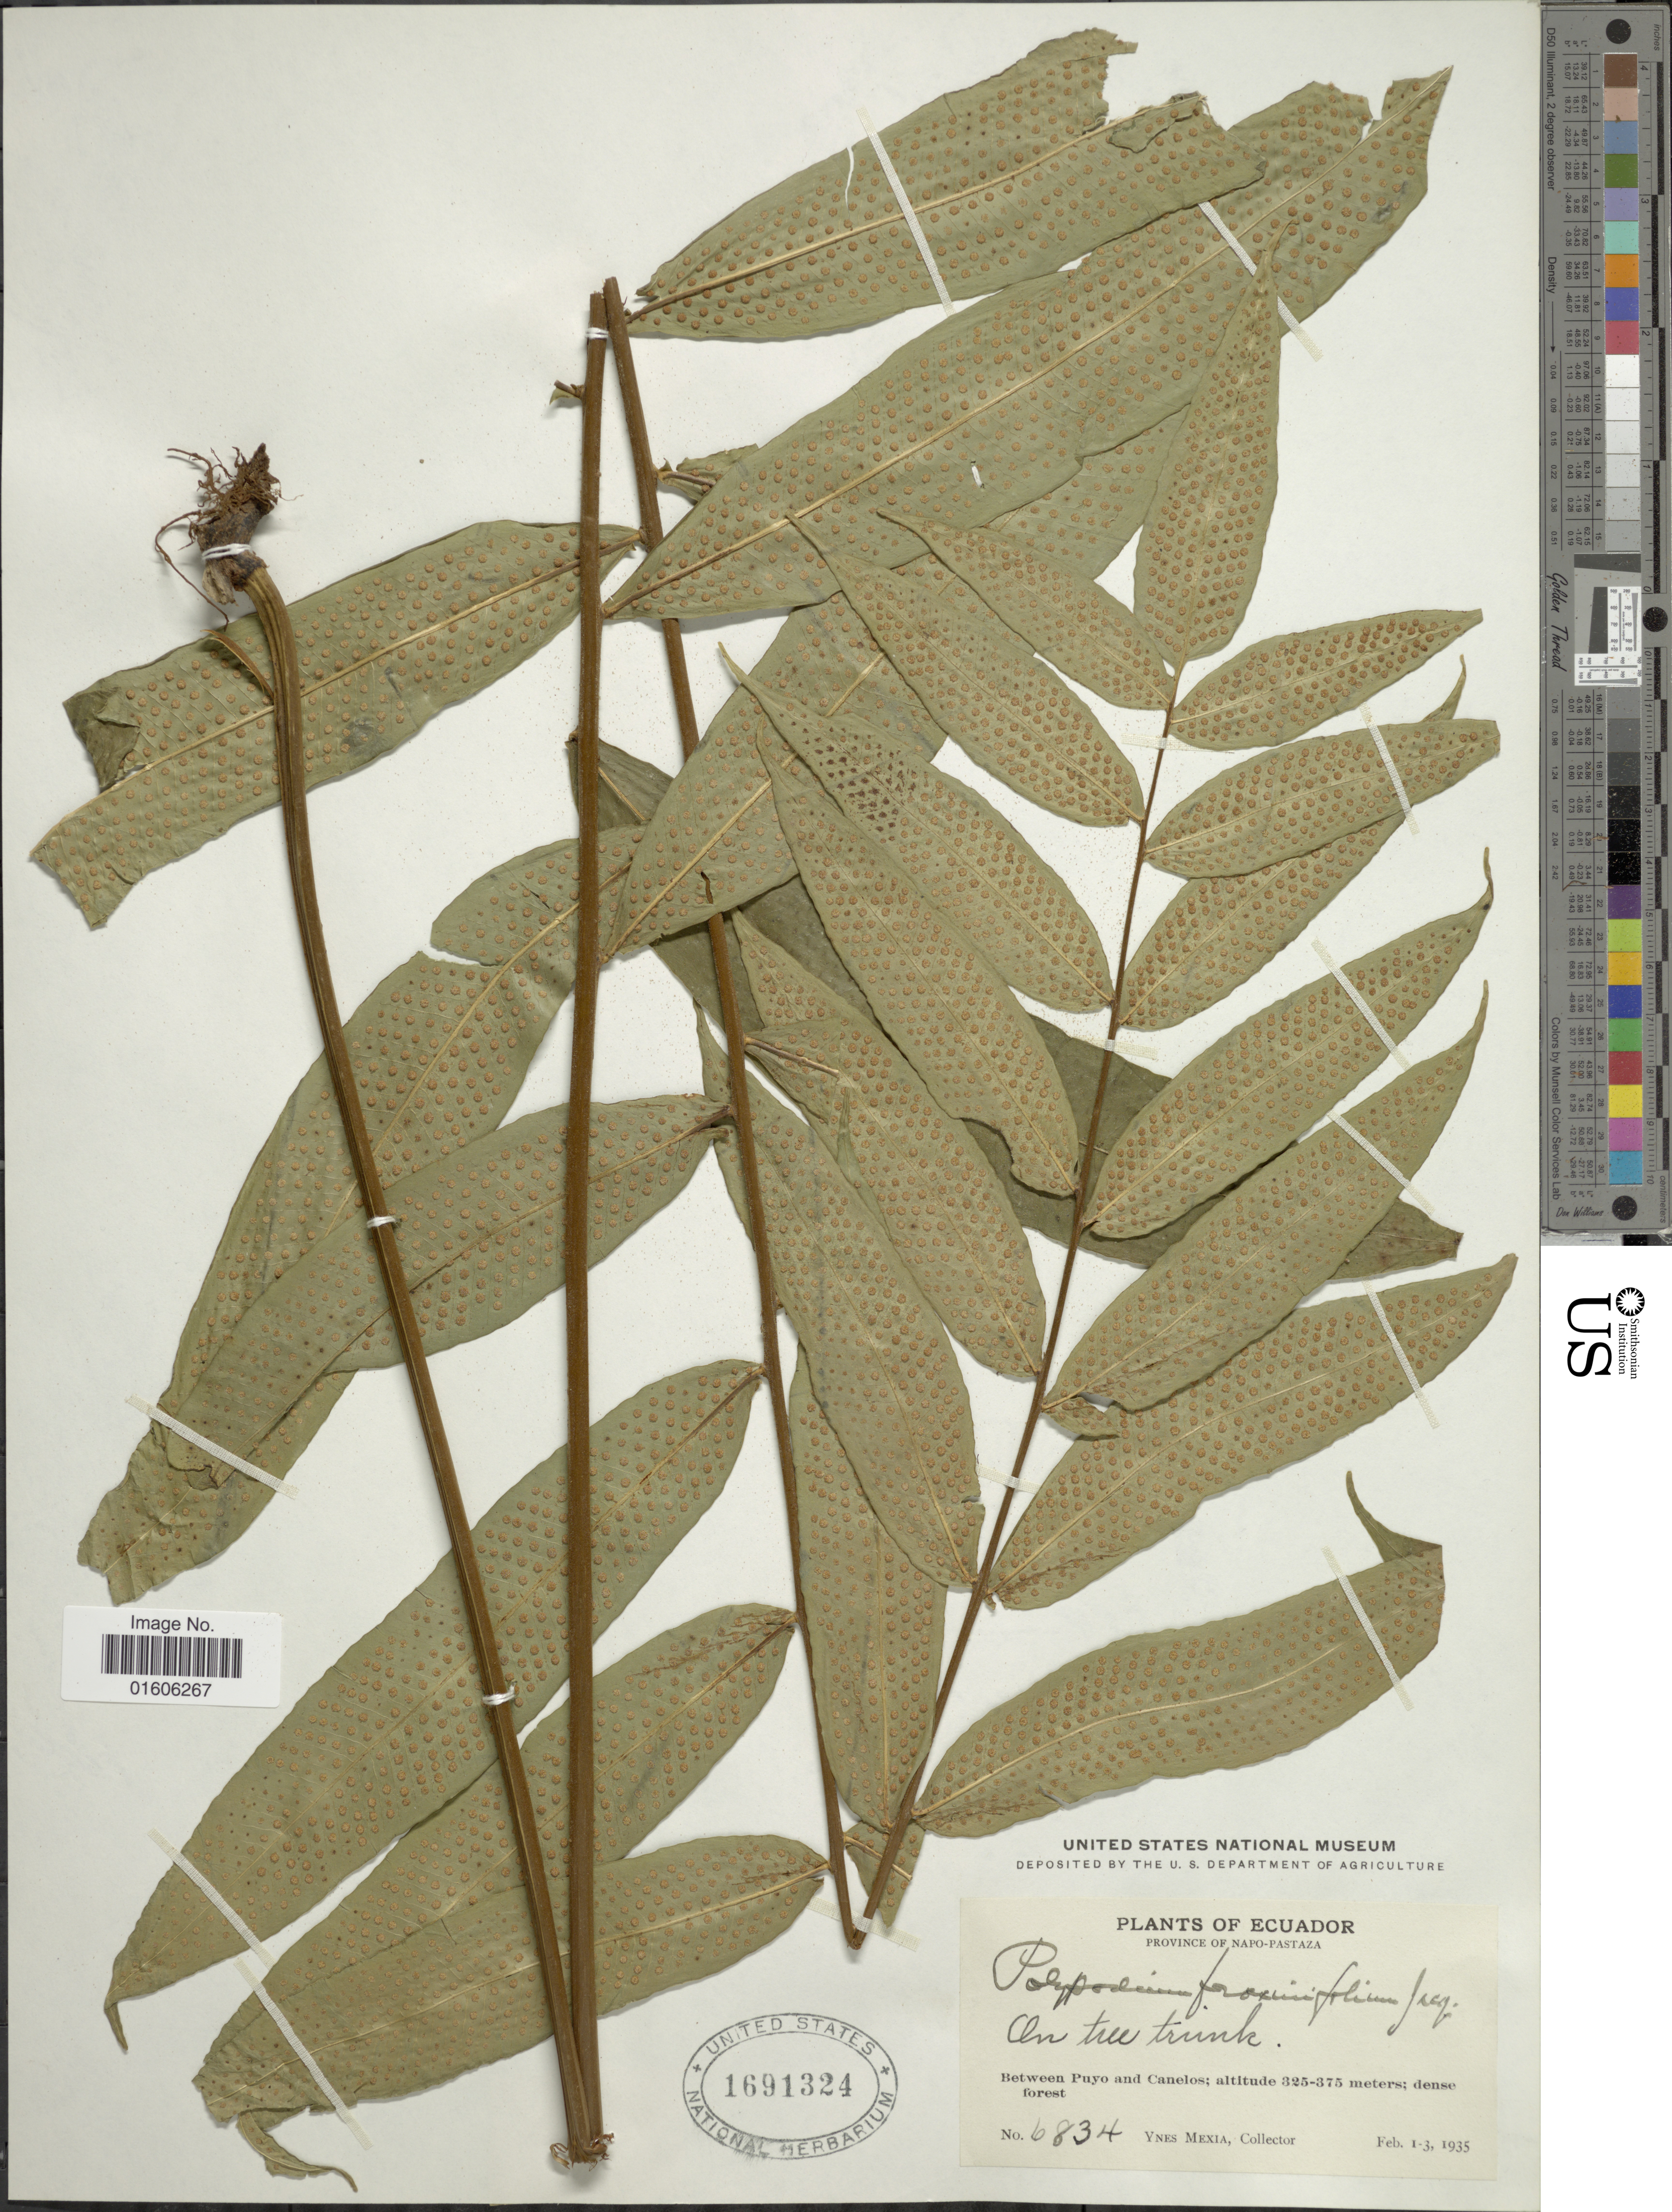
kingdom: Plantae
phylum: Tracheophyta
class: Polypodiopsida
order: Polypodiales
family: Polypodiaceae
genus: Serpocaulon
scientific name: Serpocaulon fraxinifolium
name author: (Jacq.) A.R. Sm.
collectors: Y. Mexia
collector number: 6834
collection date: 1935-02-01/1935-02-03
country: Ecuador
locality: Province of Napo-Pastaza. Between Puyo and Canelos.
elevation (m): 325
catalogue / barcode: US 1691324